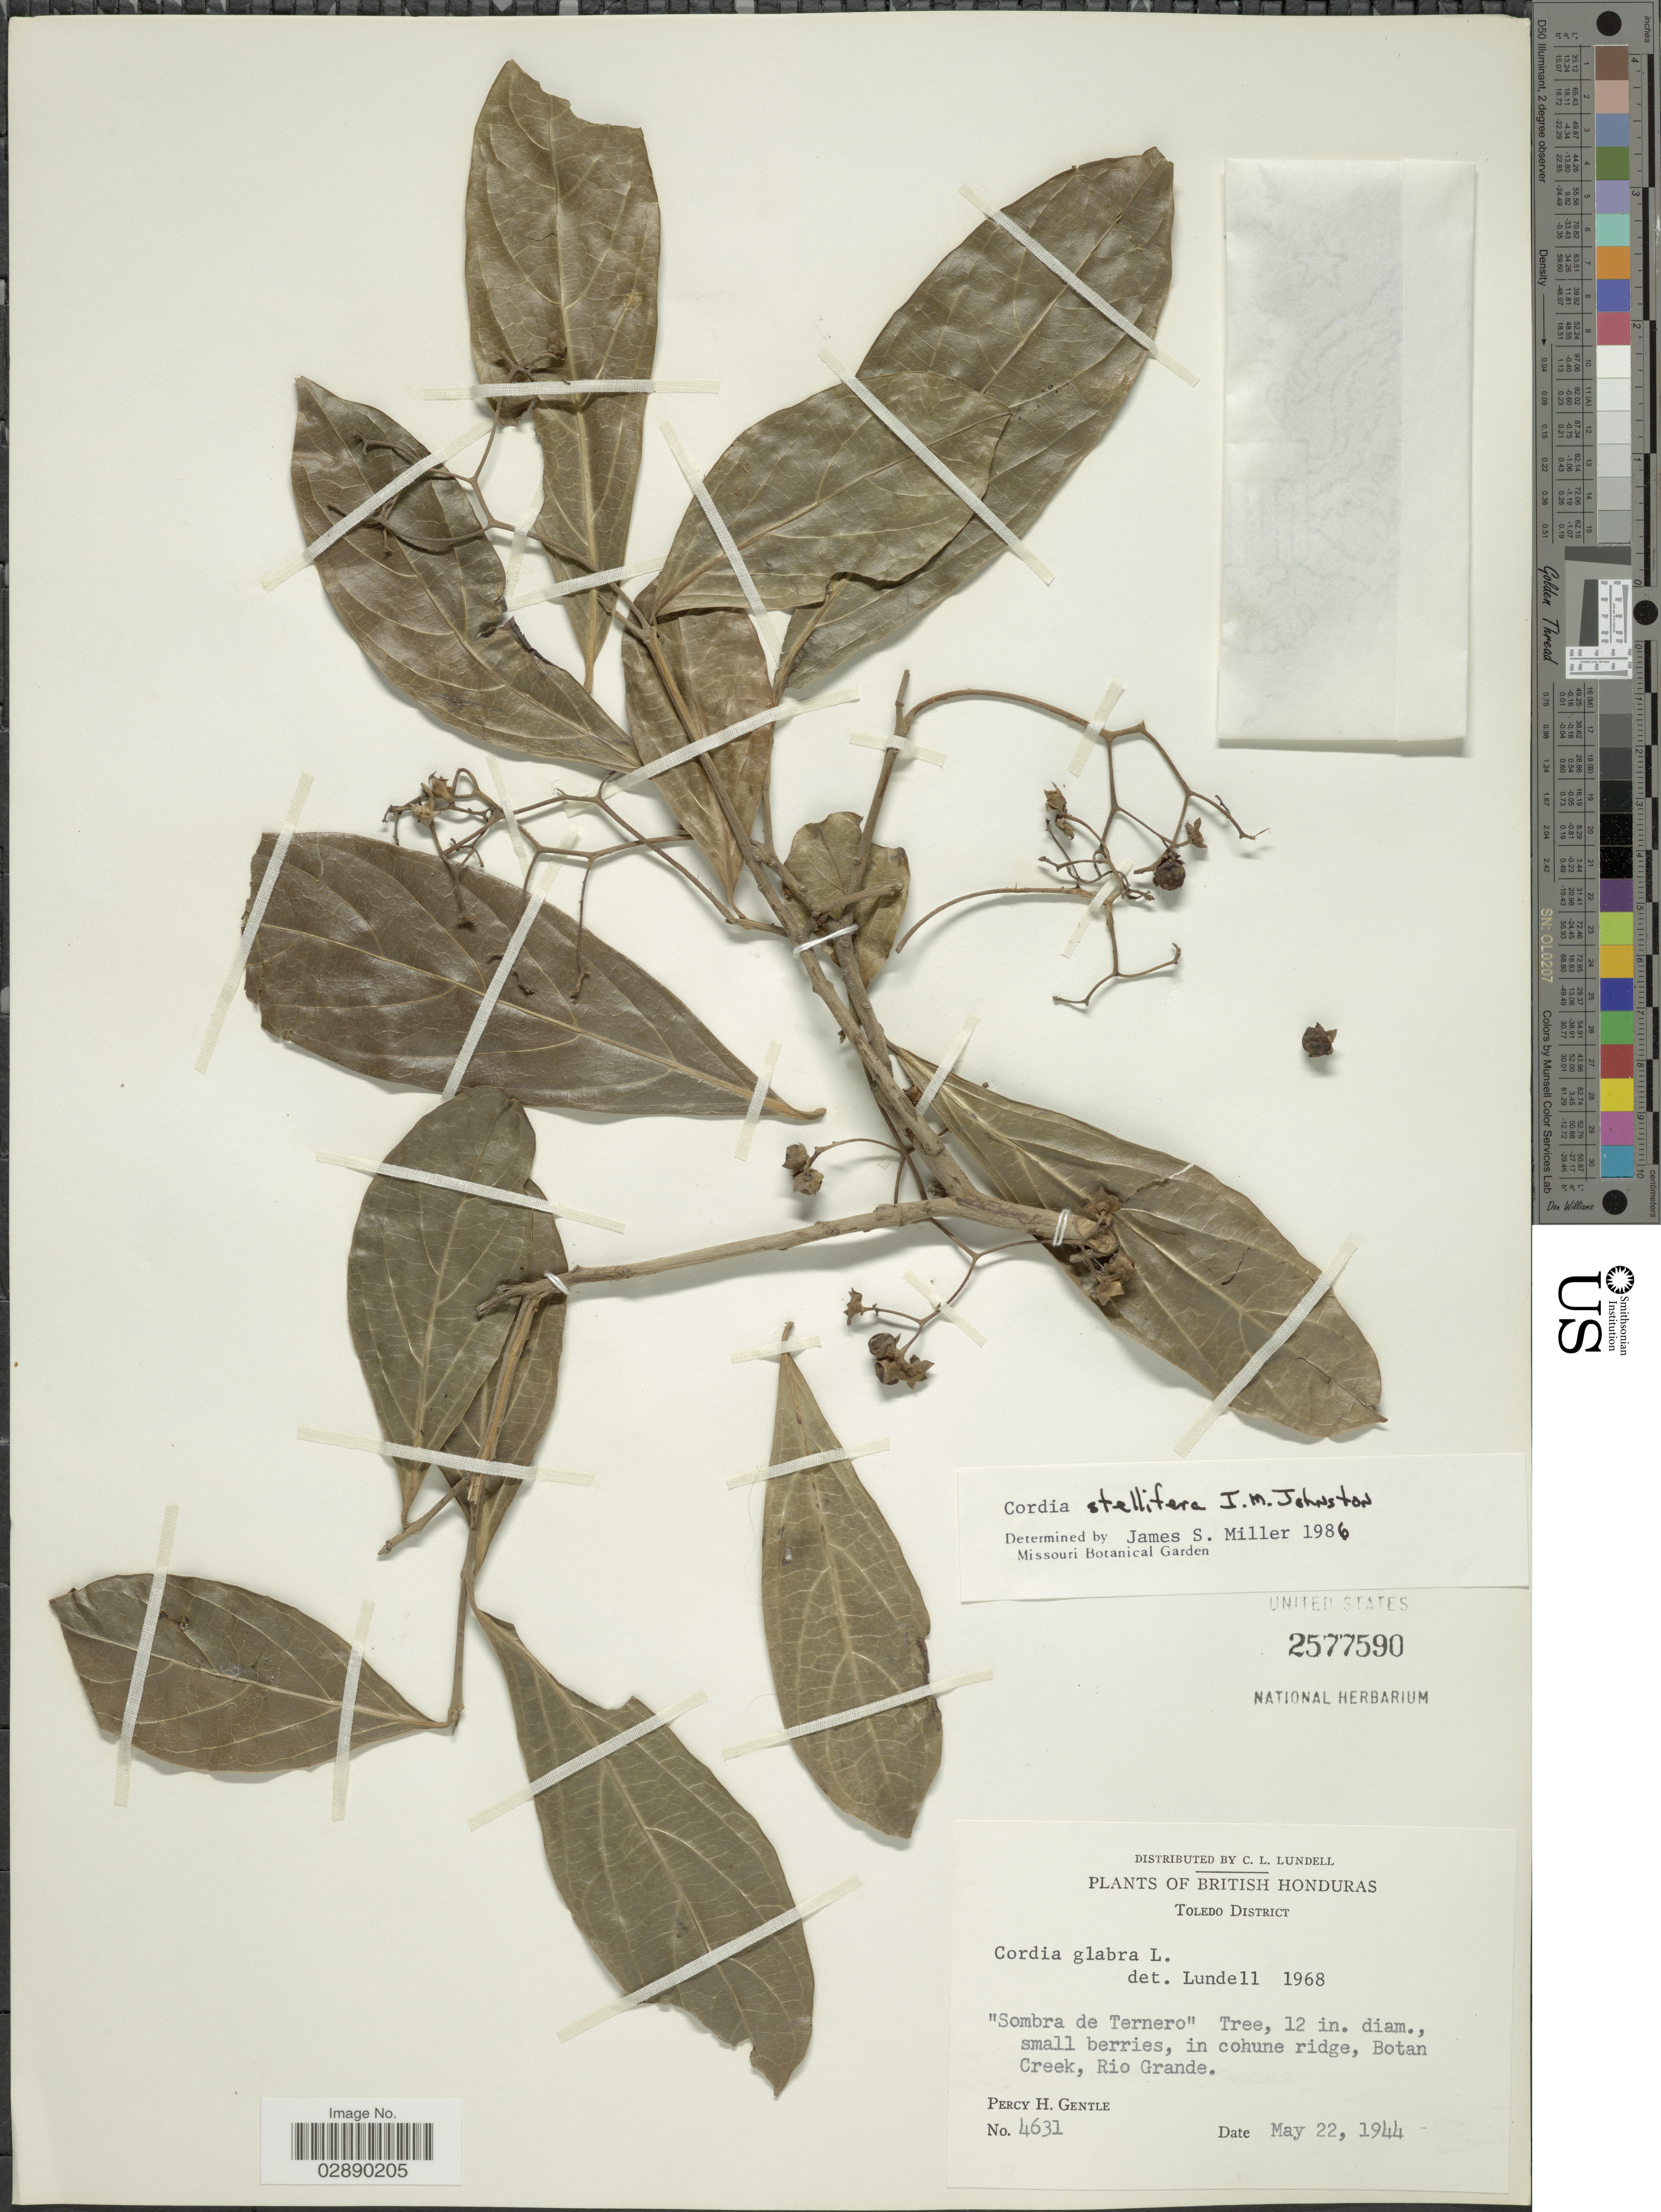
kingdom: Plantae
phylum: Tracheophyta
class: Magnoliopsida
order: Boraginales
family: Cordiaceae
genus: Cordia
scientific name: Cordia stellifera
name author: I.M. Johnst.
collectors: P. H. Gentle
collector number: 4631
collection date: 1944-05-22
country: Belize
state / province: Toledo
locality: British Honduras, Toledo District. In cohune ridge, Botan Creek, Rio Grande.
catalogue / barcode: US 2577590